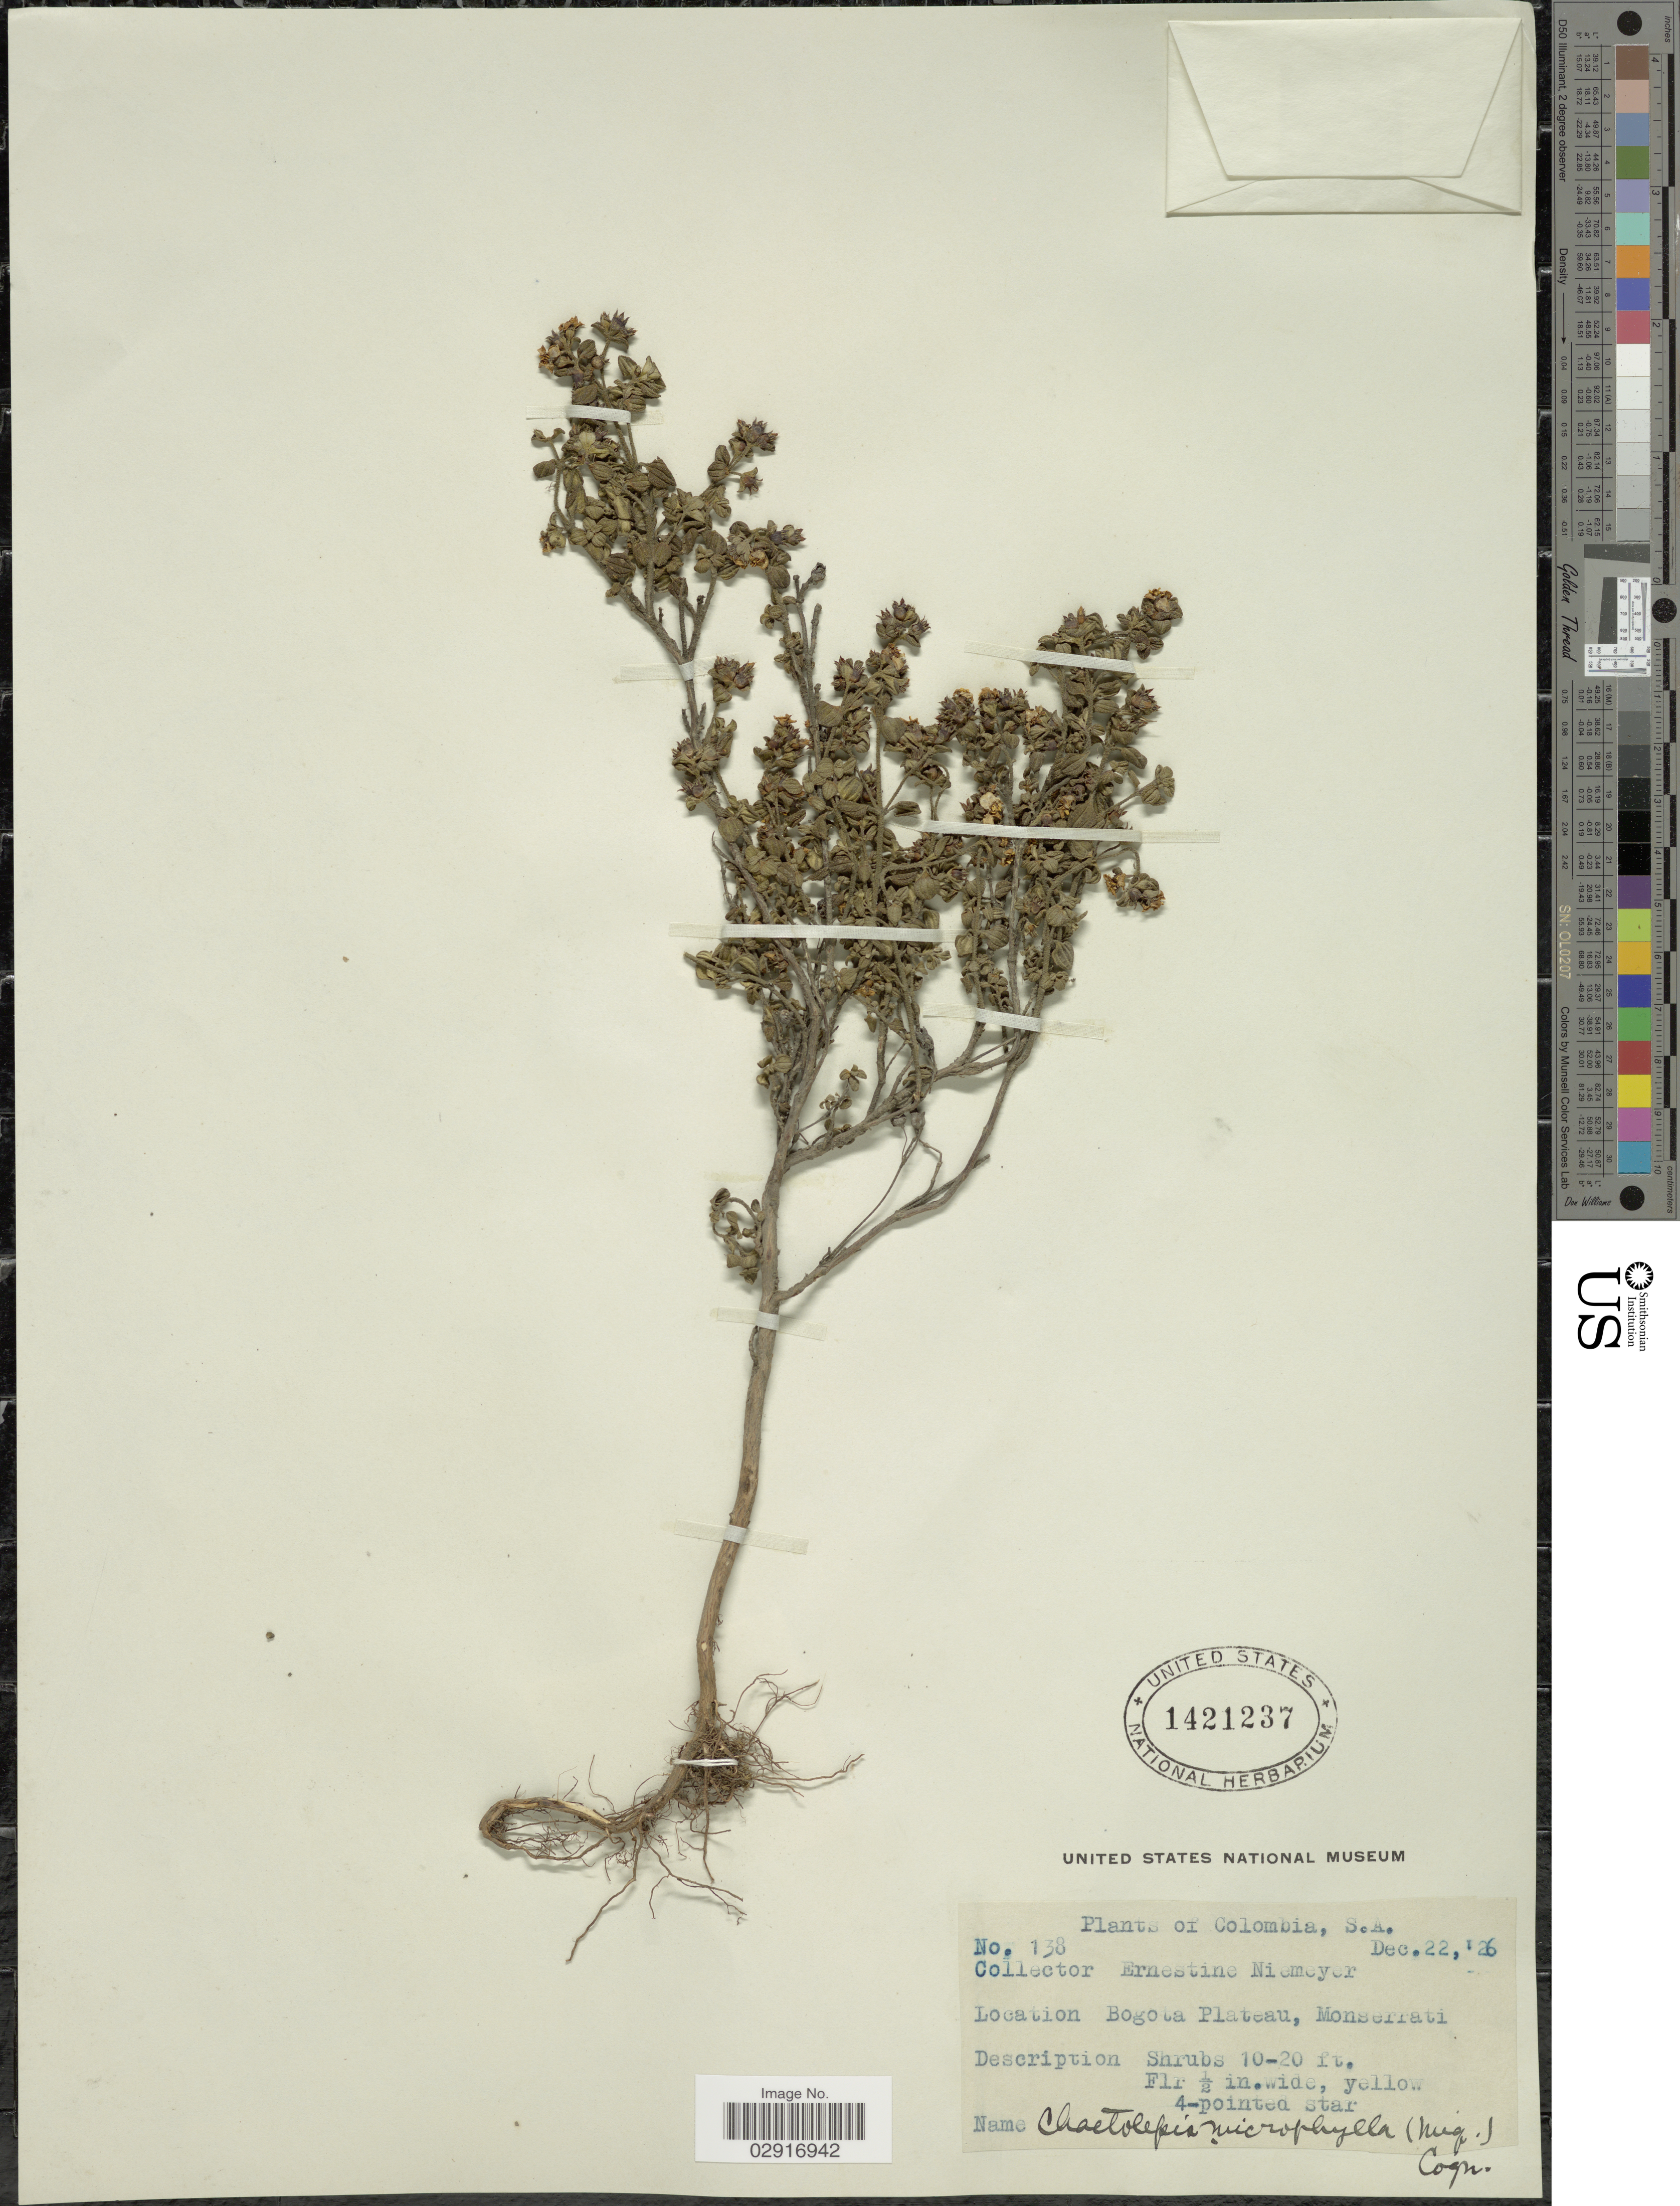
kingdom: Plantae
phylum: Tracheophyta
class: Magnoliopsida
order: Myrtales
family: Melastomataceae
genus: Chaetolepis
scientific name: Chaetolepis microphylla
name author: (Bonpl.) Miq.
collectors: E. H. Niemeyer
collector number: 138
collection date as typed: Transcribed d/m/y: 22/12/26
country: Colombia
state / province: Bogota D.C.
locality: Bogota Plateau, Monserrati.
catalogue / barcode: US 1421237